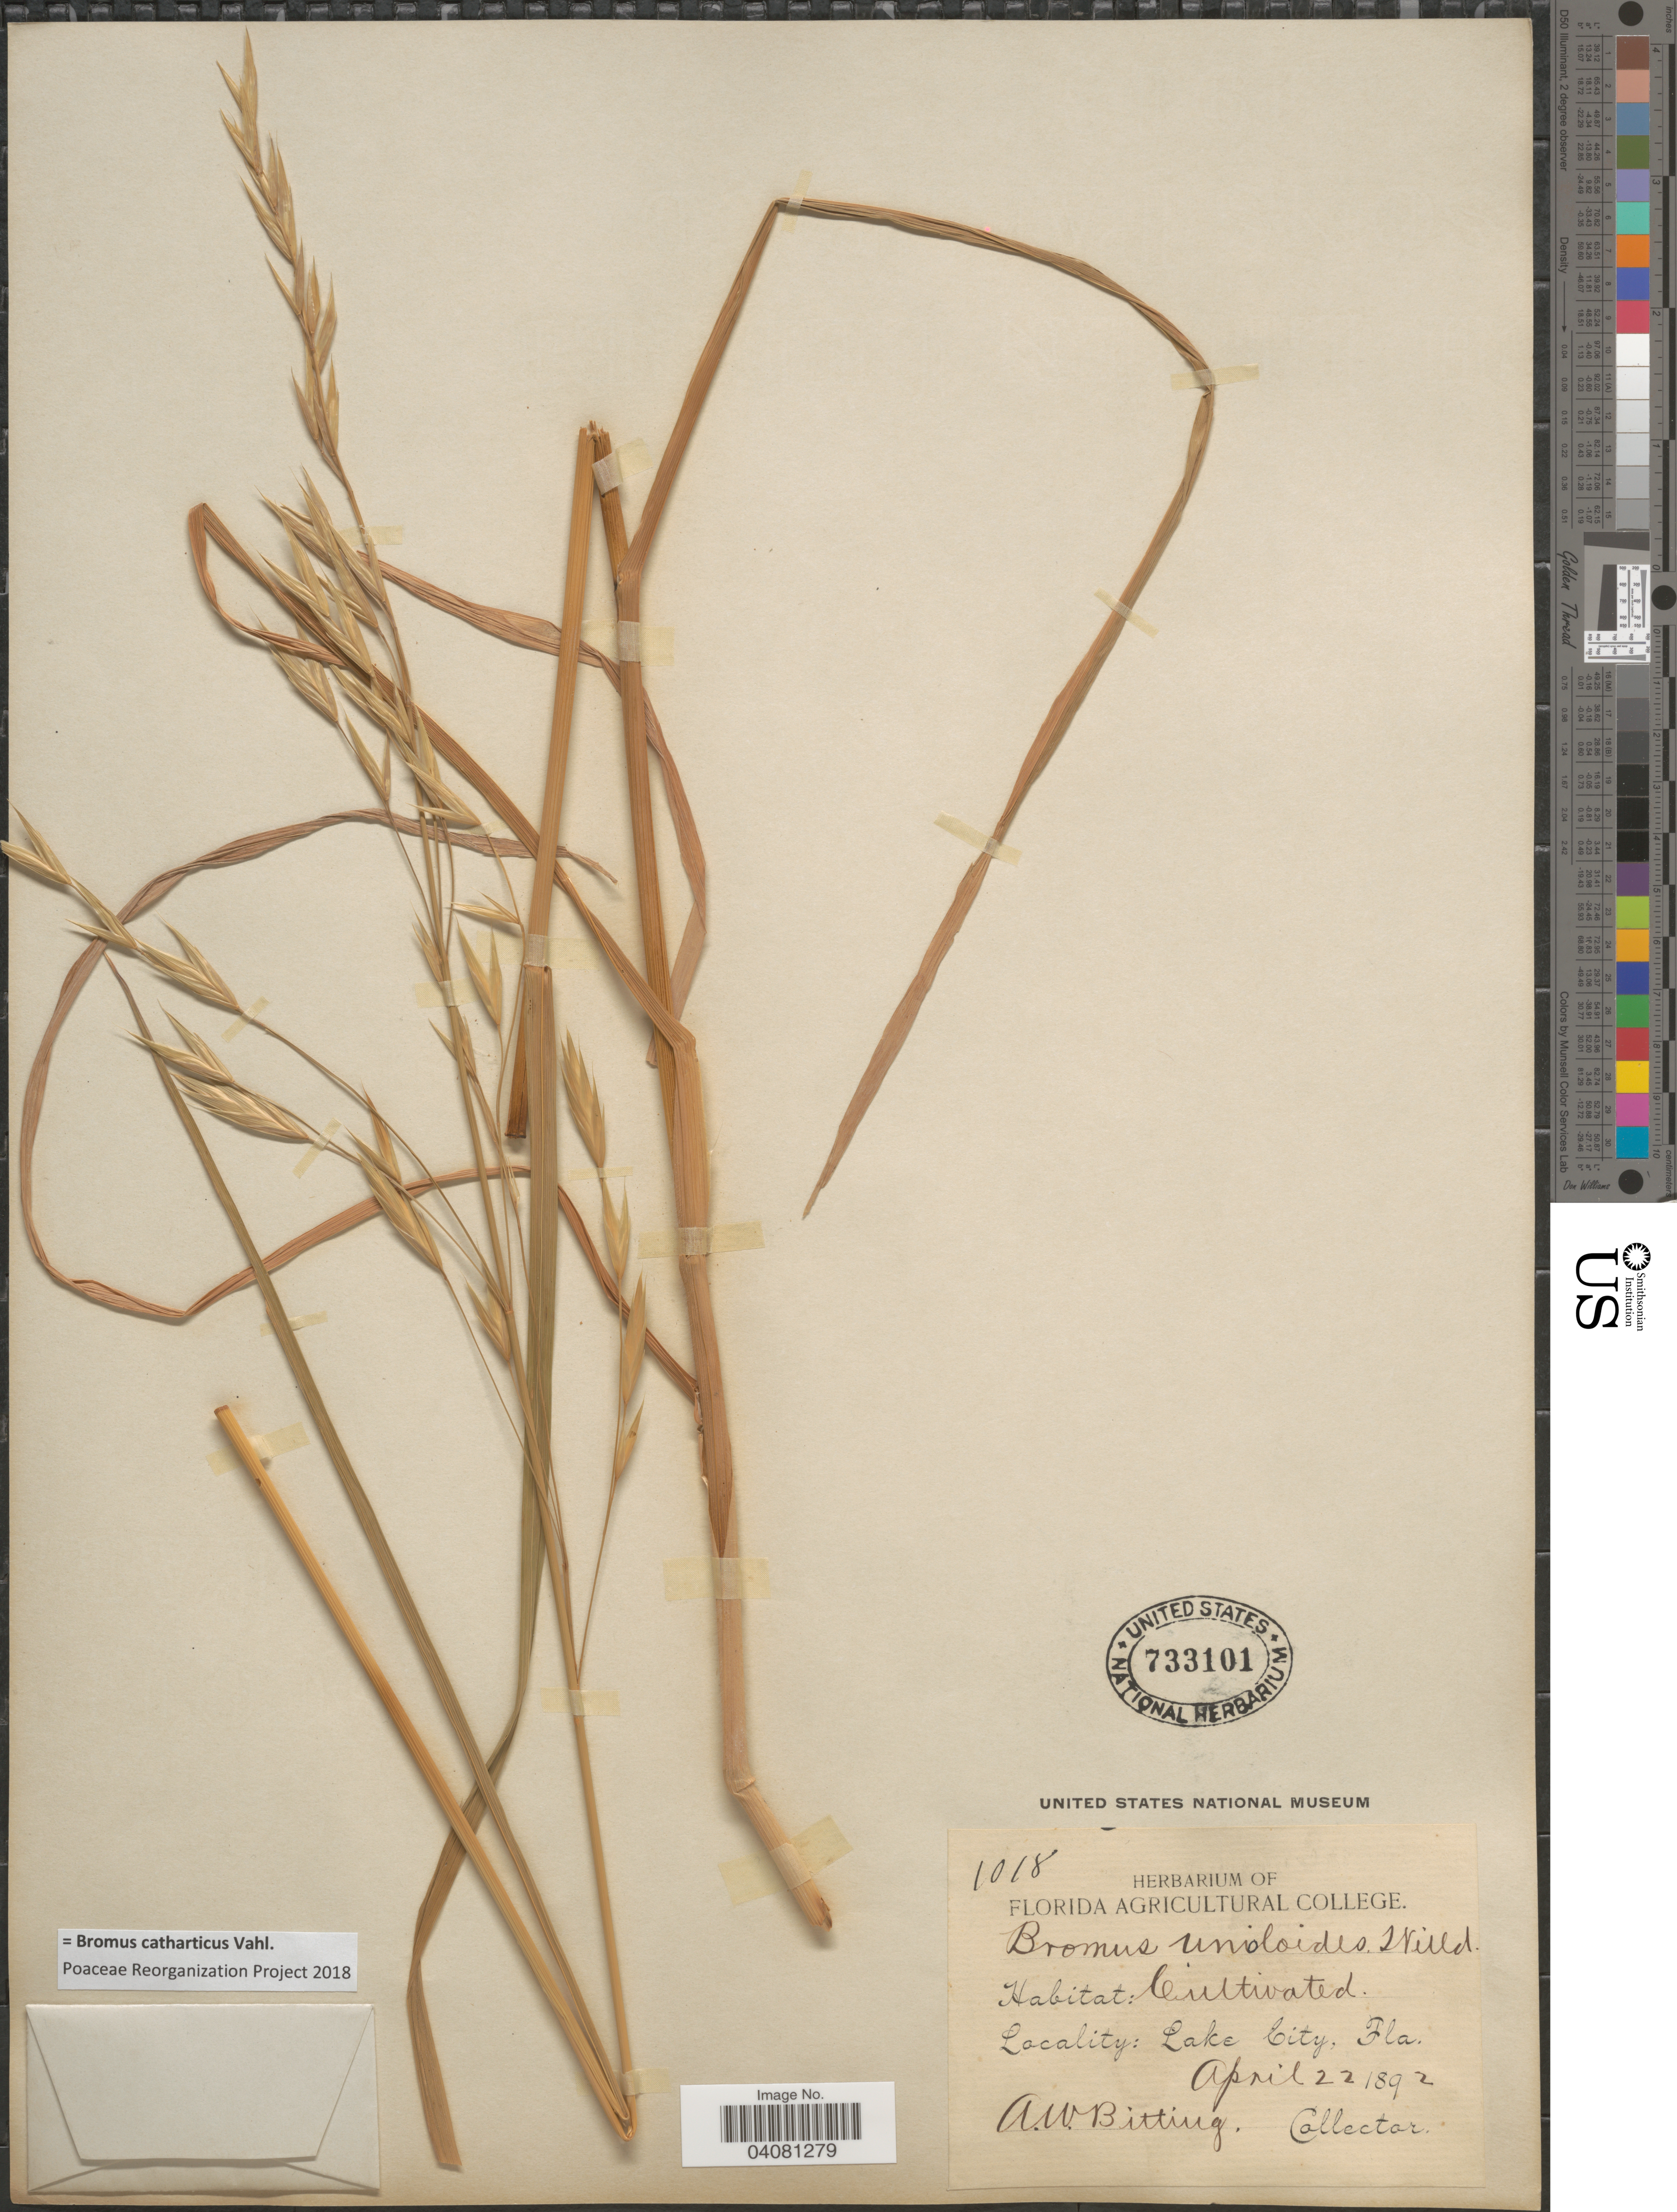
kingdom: Plantae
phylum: Tracheophyta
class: Liliopsida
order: Poales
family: Poaceae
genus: Bromus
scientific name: Bromus catharticus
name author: Vahl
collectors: A. Bitting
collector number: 1018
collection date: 1892-04-22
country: United States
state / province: Florida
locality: Lake City.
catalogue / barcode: US 733101